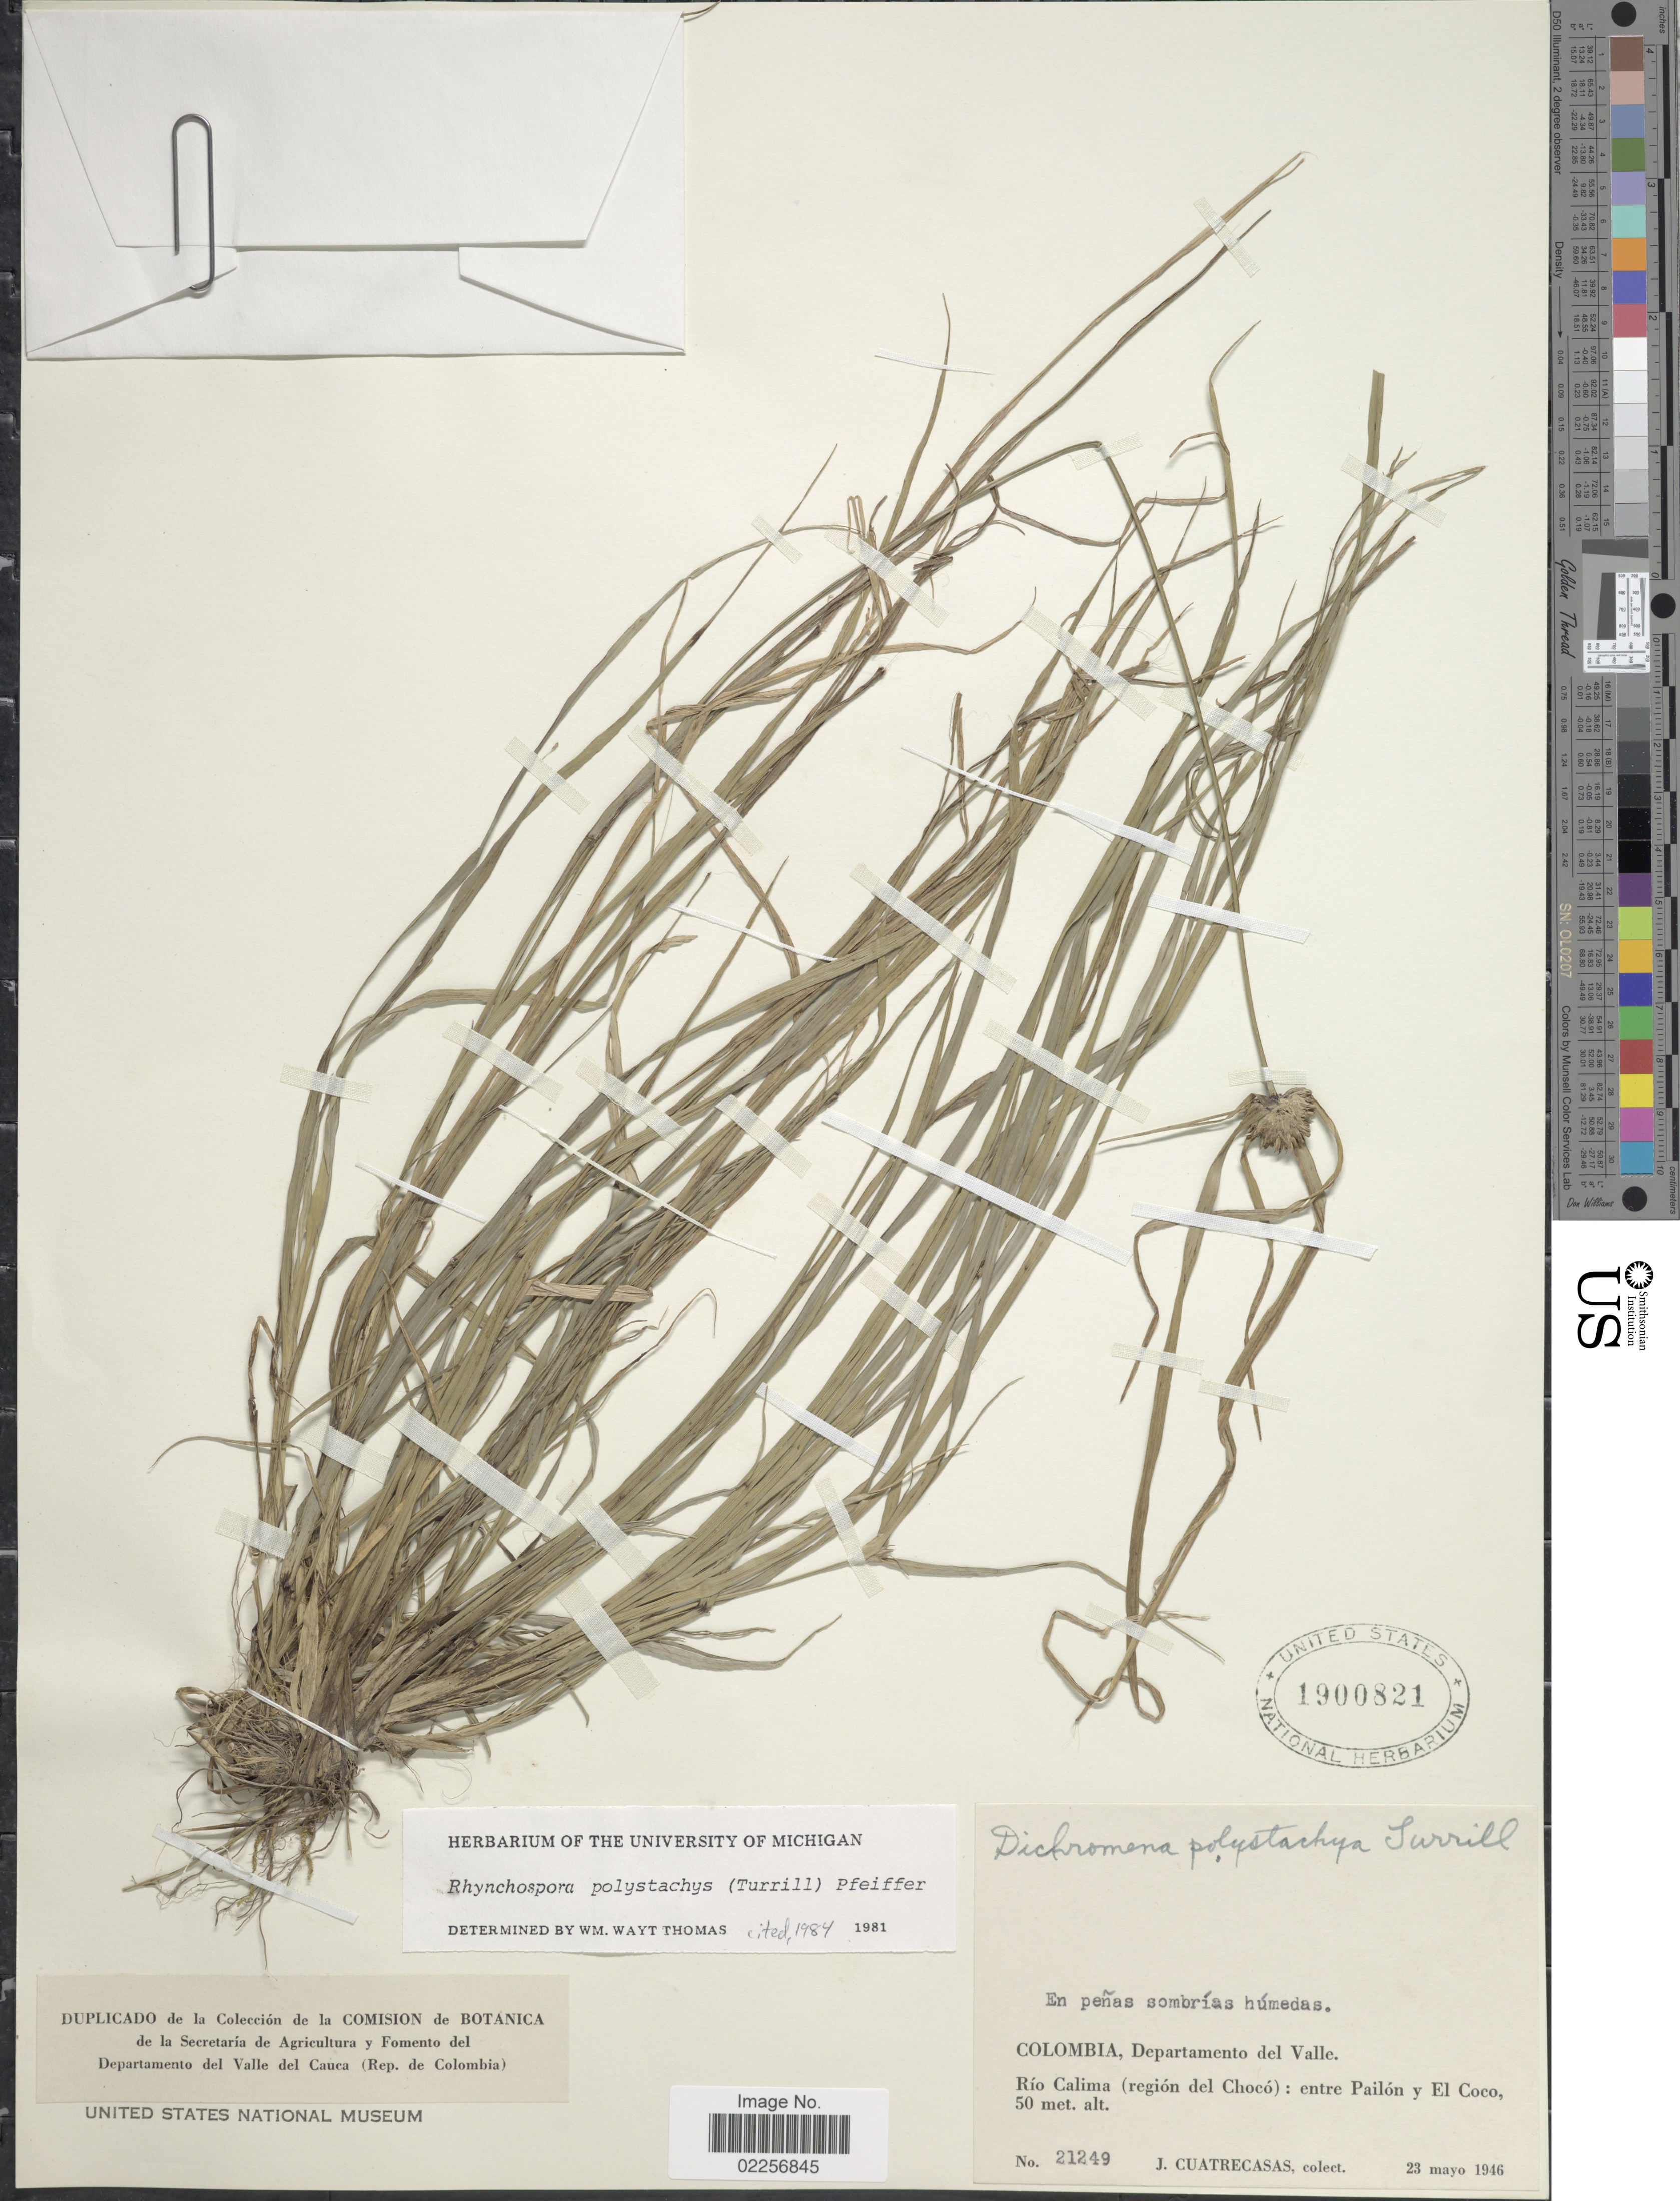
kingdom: Plantae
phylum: Tracheophyta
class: Liliopsida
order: Poales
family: Cyperaceae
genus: Rhynchospora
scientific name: Rhynchospora polystachys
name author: (Turrill) H. Pfeiff.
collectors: J. Cuatrecasas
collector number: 21249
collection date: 1946-05-23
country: Colombia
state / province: Valle del Cauca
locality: Departamento del Valle. Rio Calima (region del Choco): entre Pailon y El Coco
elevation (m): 50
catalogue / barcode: US 1900821